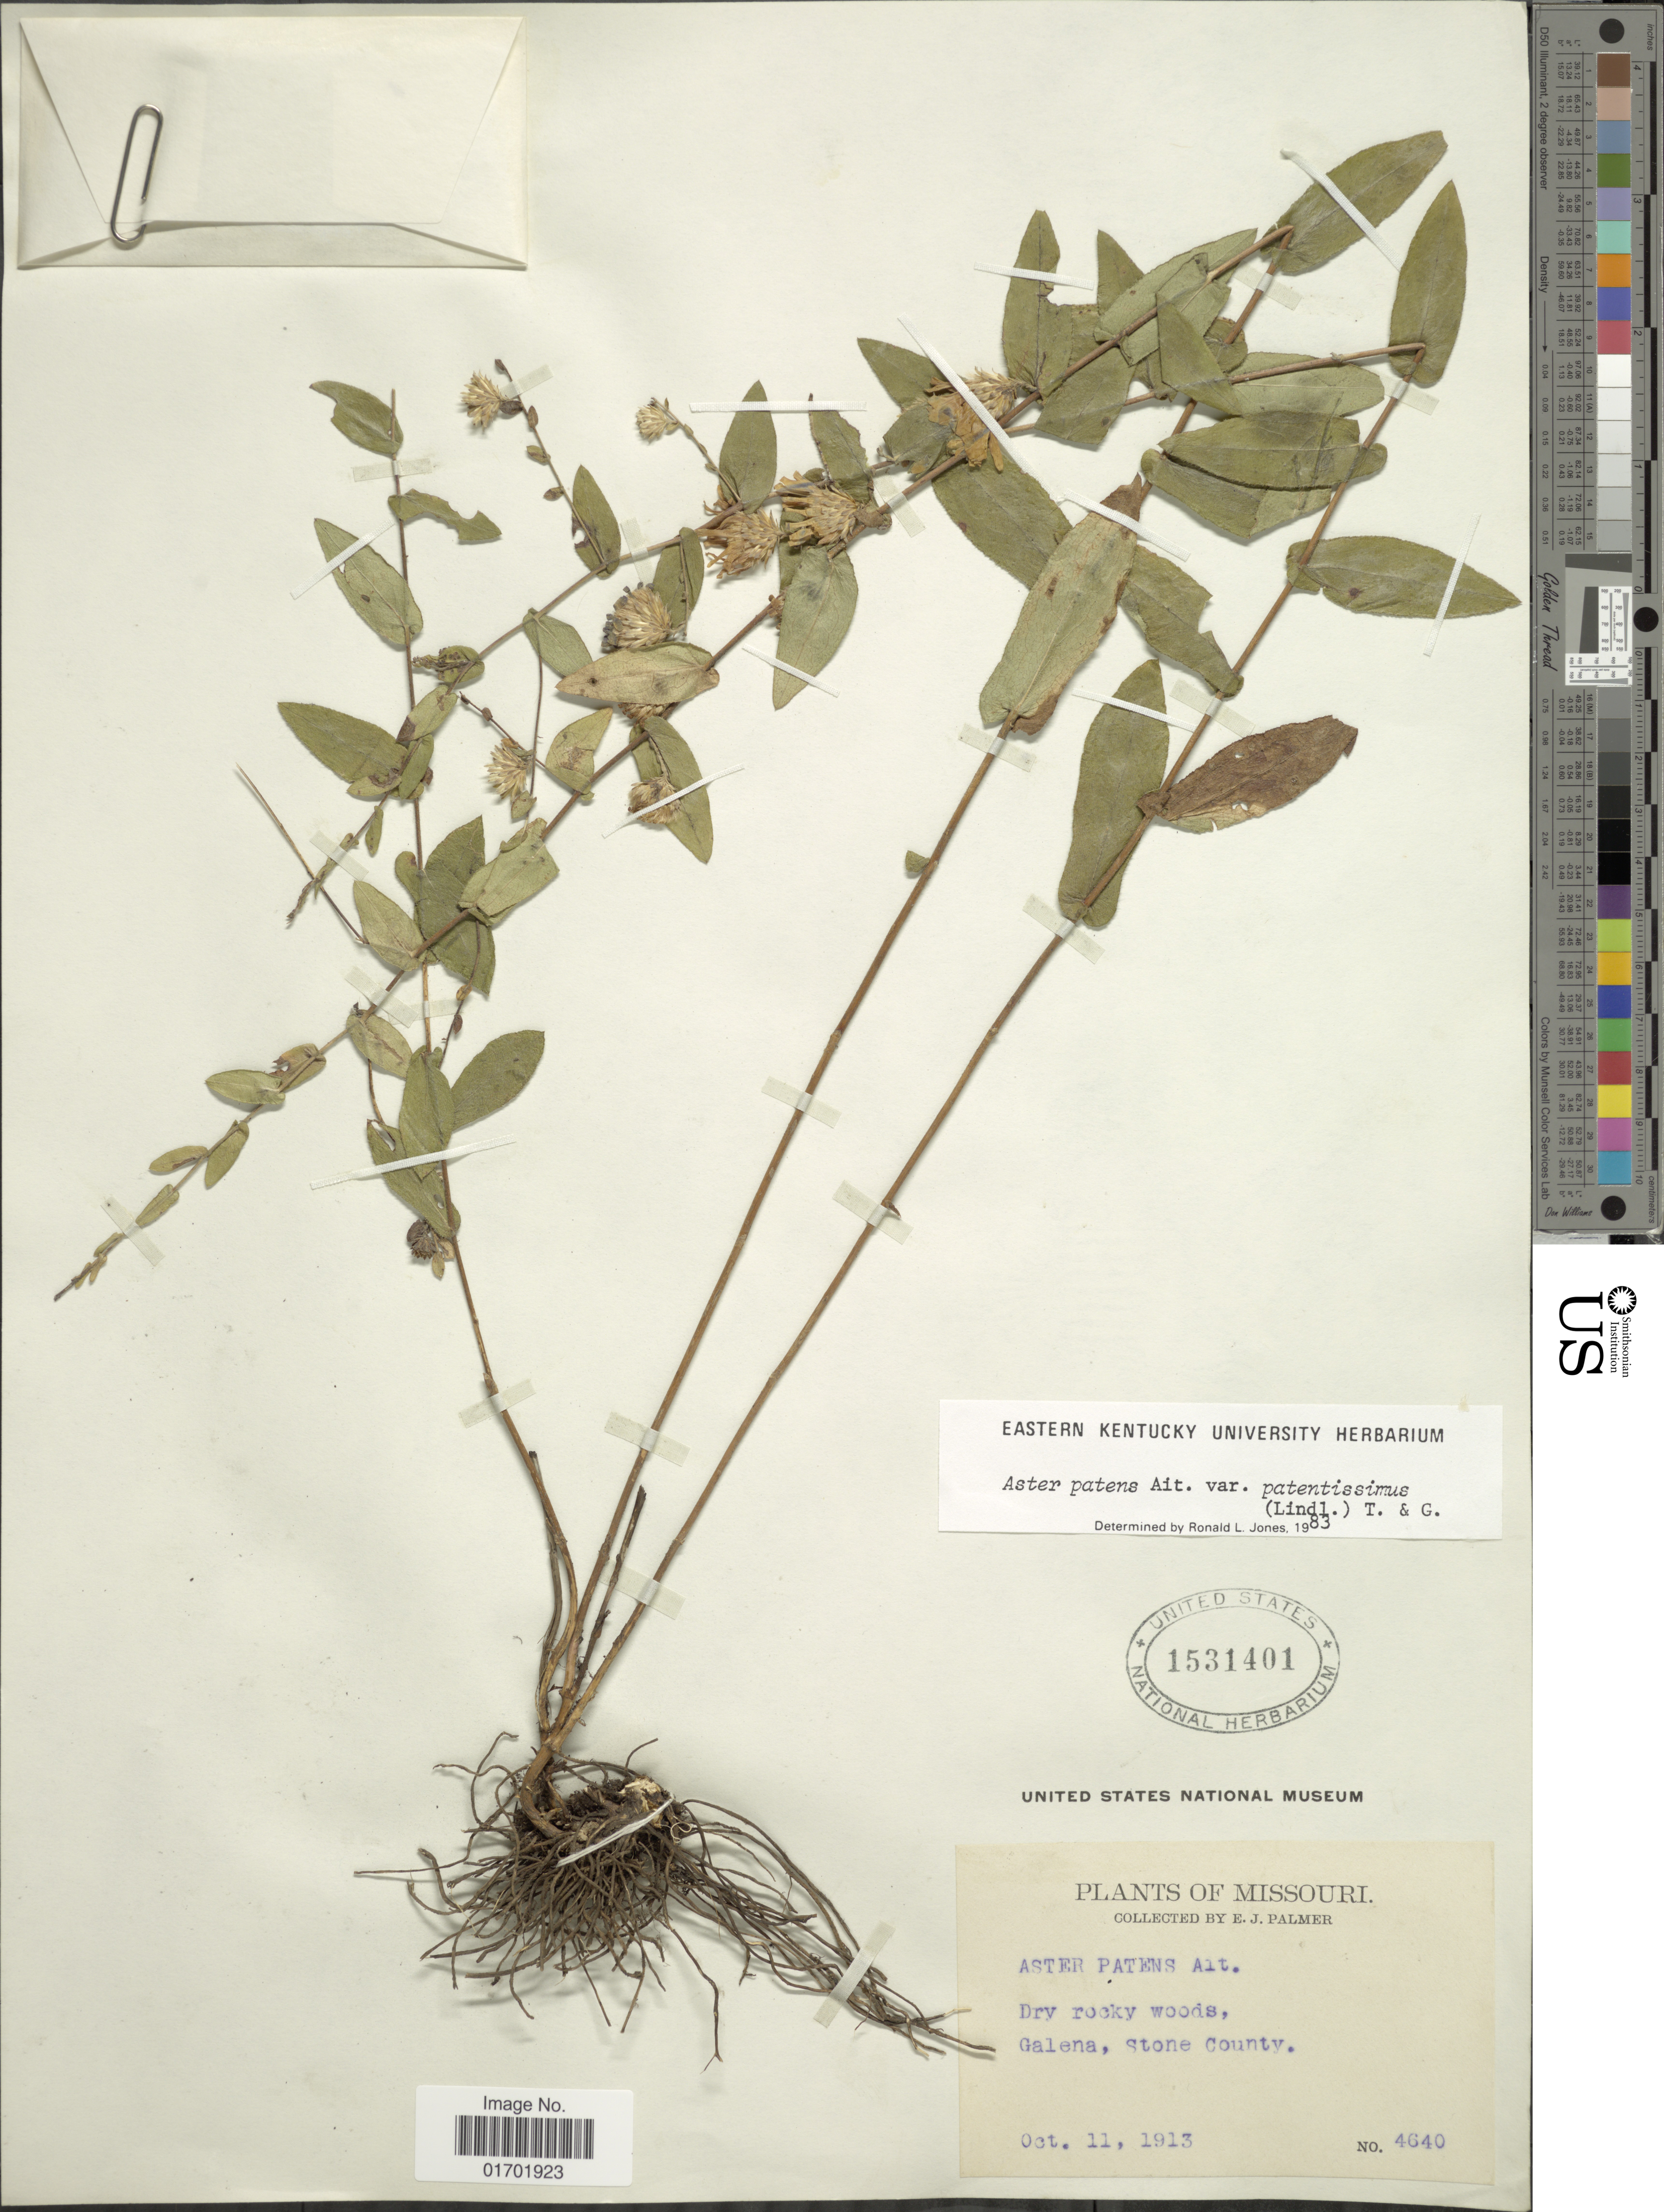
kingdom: Plantae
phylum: Tracheophyta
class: Magnoliopsida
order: Asterales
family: Asteraceae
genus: Symphyotrichum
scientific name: Symphyotrichum patens var. patentissimum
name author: (Lindl.) G.L. Nesom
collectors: E. J. Palmer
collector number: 4640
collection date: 1913-10-11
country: United States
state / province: Missouri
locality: Galena, Stone County.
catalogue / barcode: US 1531401